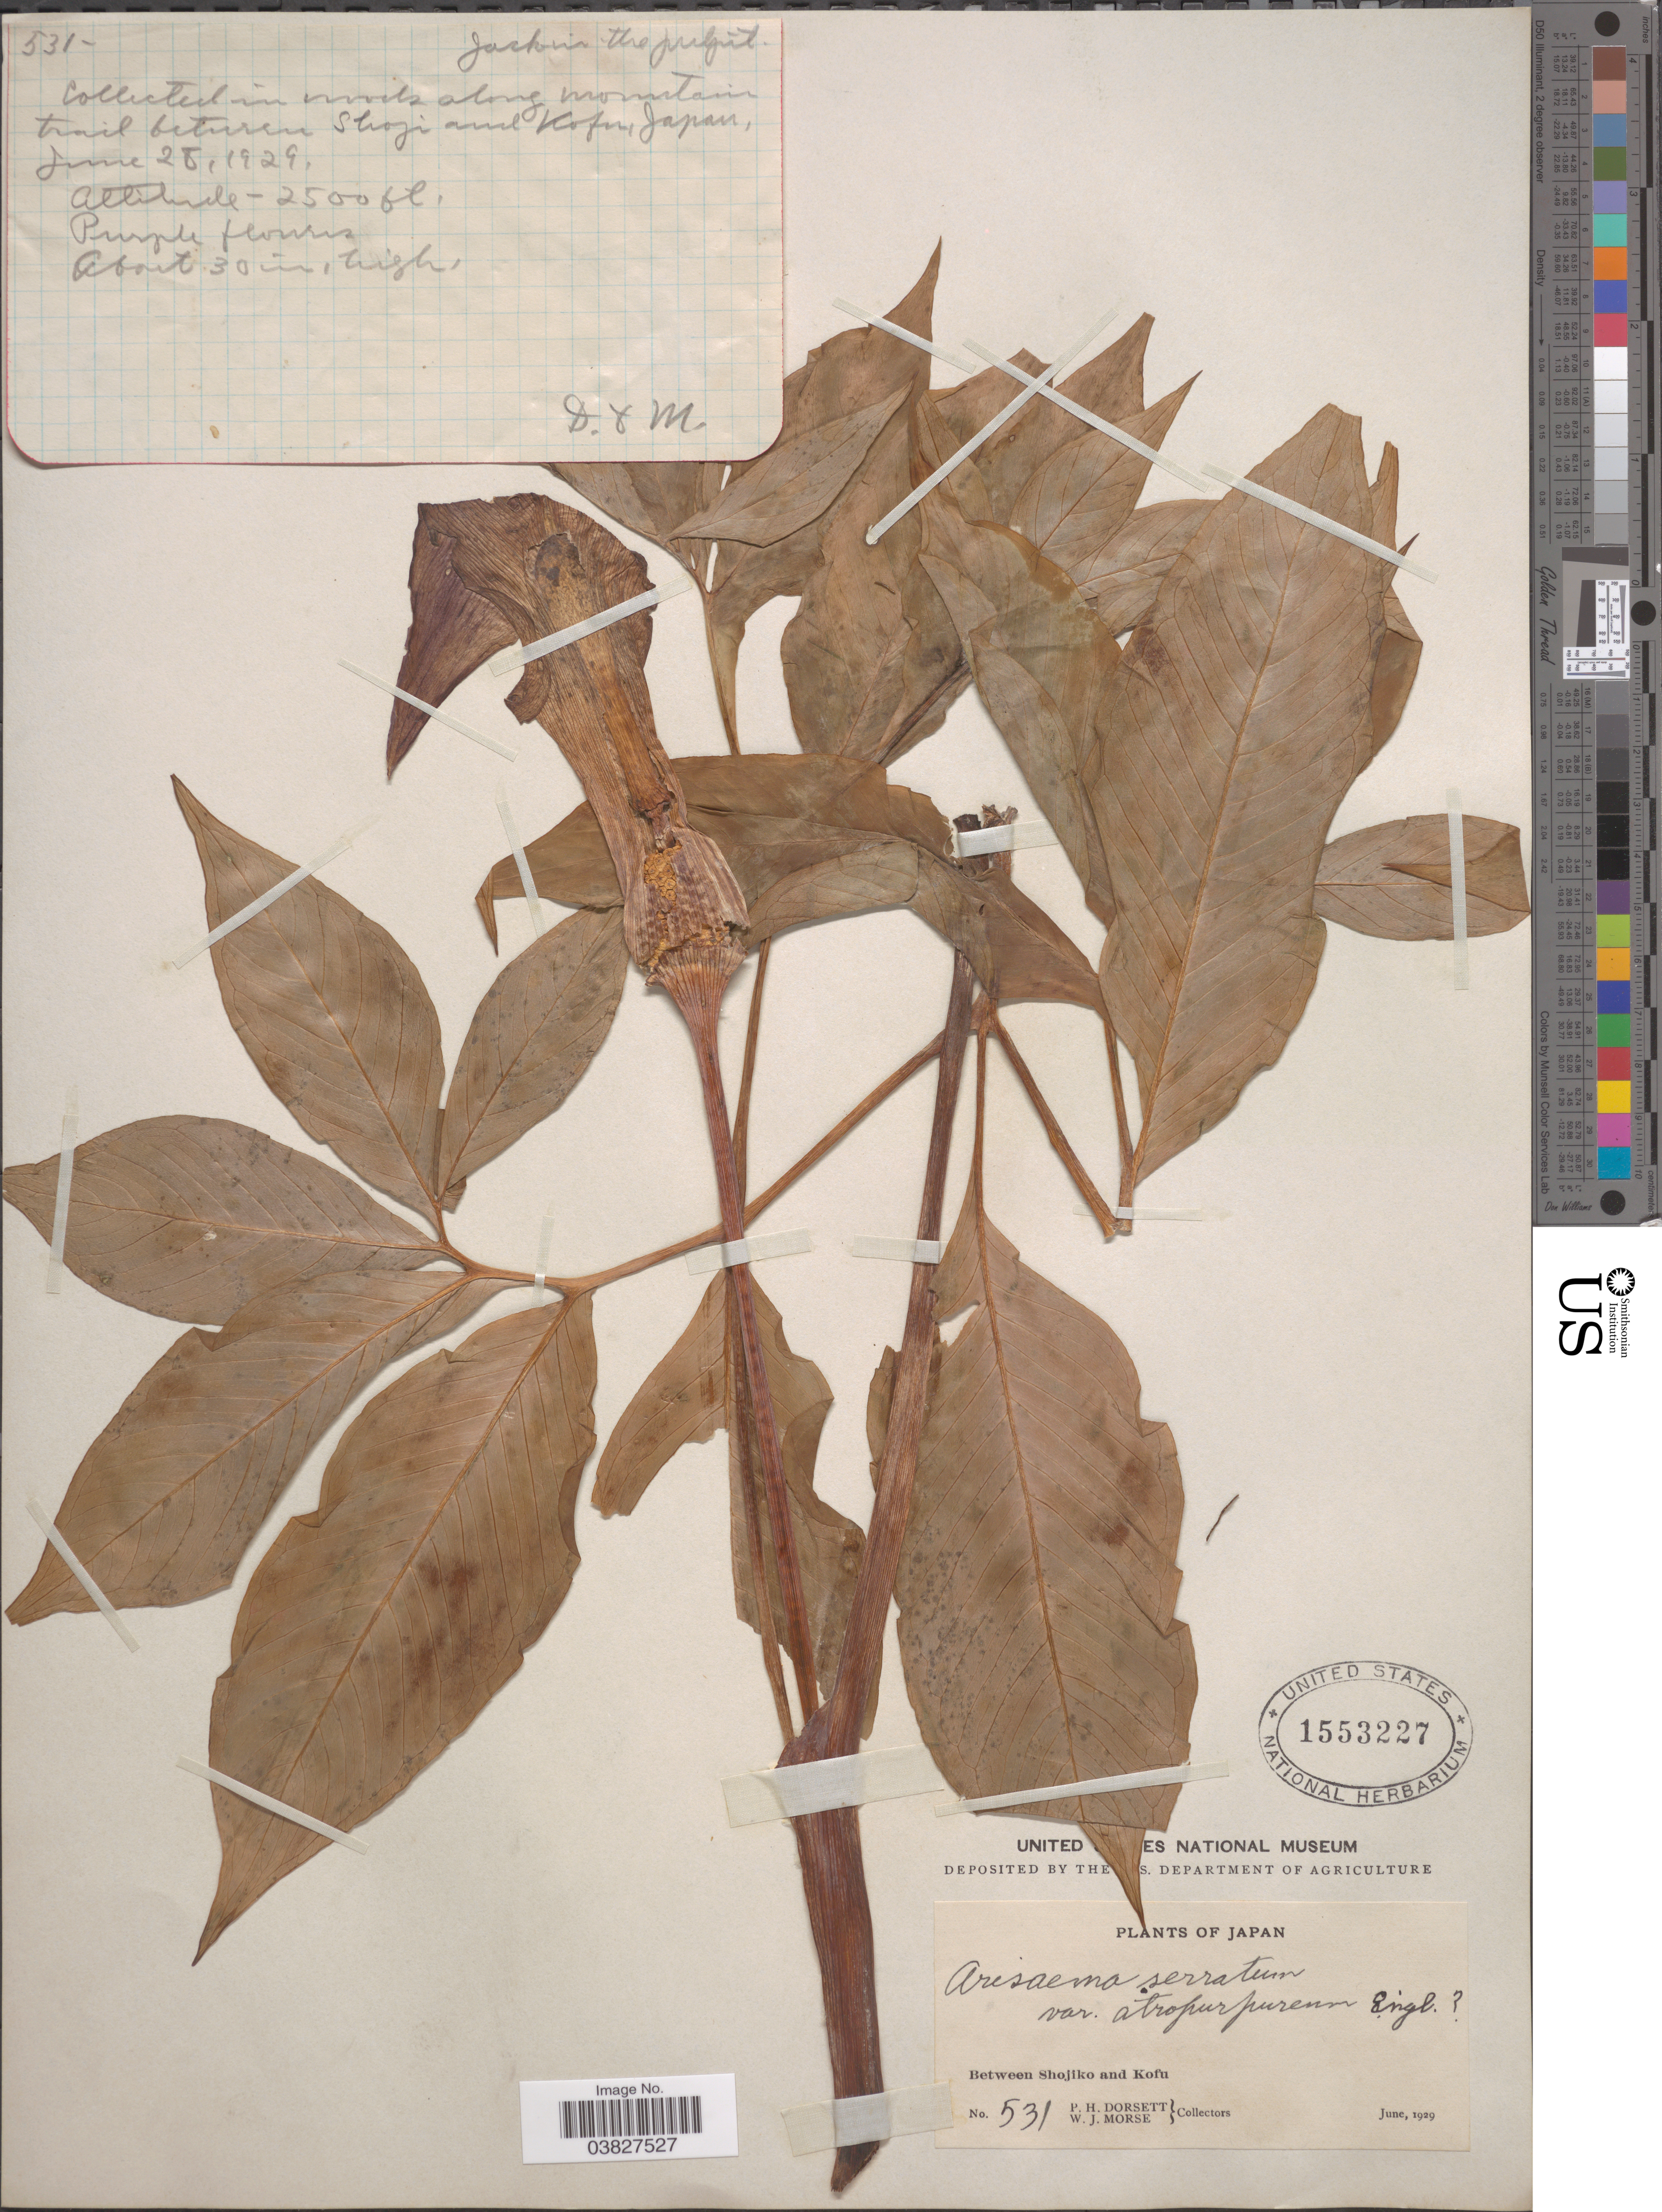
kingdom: Plantae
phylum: Tracheophyta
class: Liliopsida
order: Alismatales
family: Araceae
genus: Arisaema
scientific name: Arisaema serratum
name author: Schott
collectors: P. H. Dorsett & W. J. Morse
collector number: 531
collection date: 1929-06-28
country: Japan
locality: Between Shojiko and Kofu. In woods along mountain trail between Shoji and Kofu.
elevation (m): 762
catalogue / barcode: US 1553227